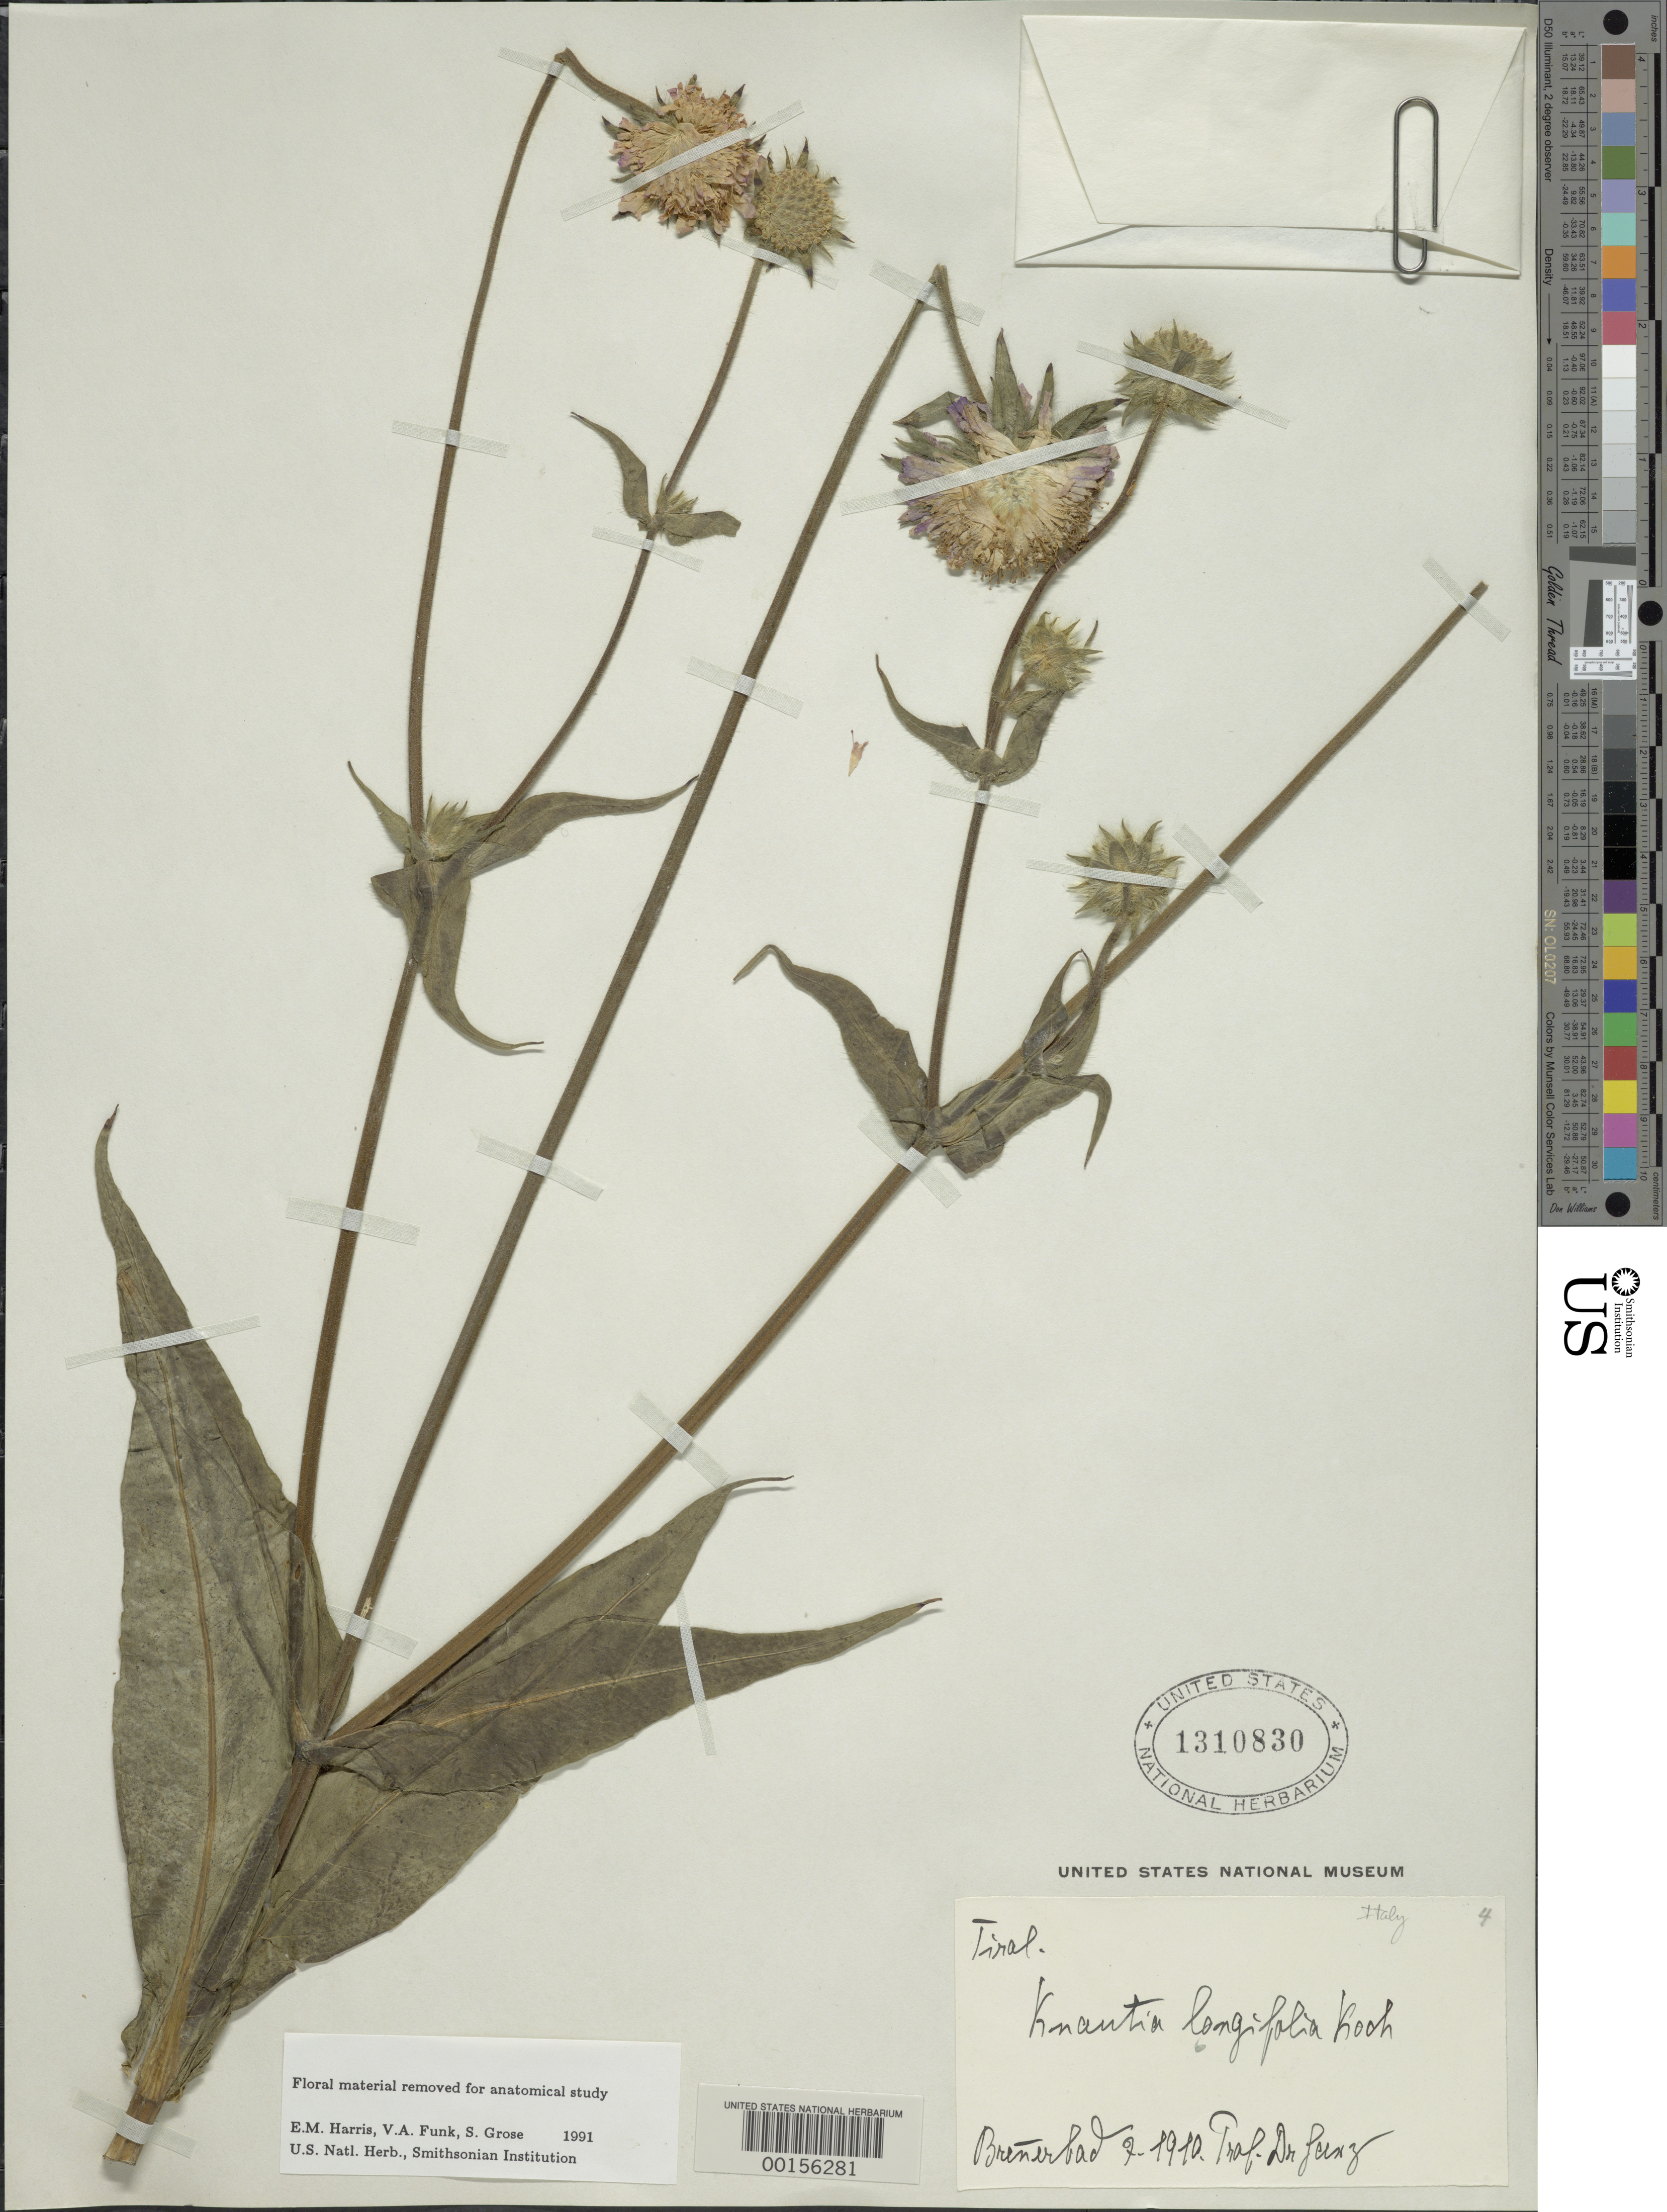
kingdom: Plantae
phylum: Tracheophyta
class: Magnoliopsida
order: Dipsacales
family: Caprifoliaceae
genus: Knautia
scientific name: Knautia longifolia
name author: (Waldst. & Kit.) W.D.J. Koch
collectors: -. Lunz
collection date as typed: Jul 1910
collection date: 1910-07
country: Italy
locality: Brenerbad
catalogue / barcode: US 1310830